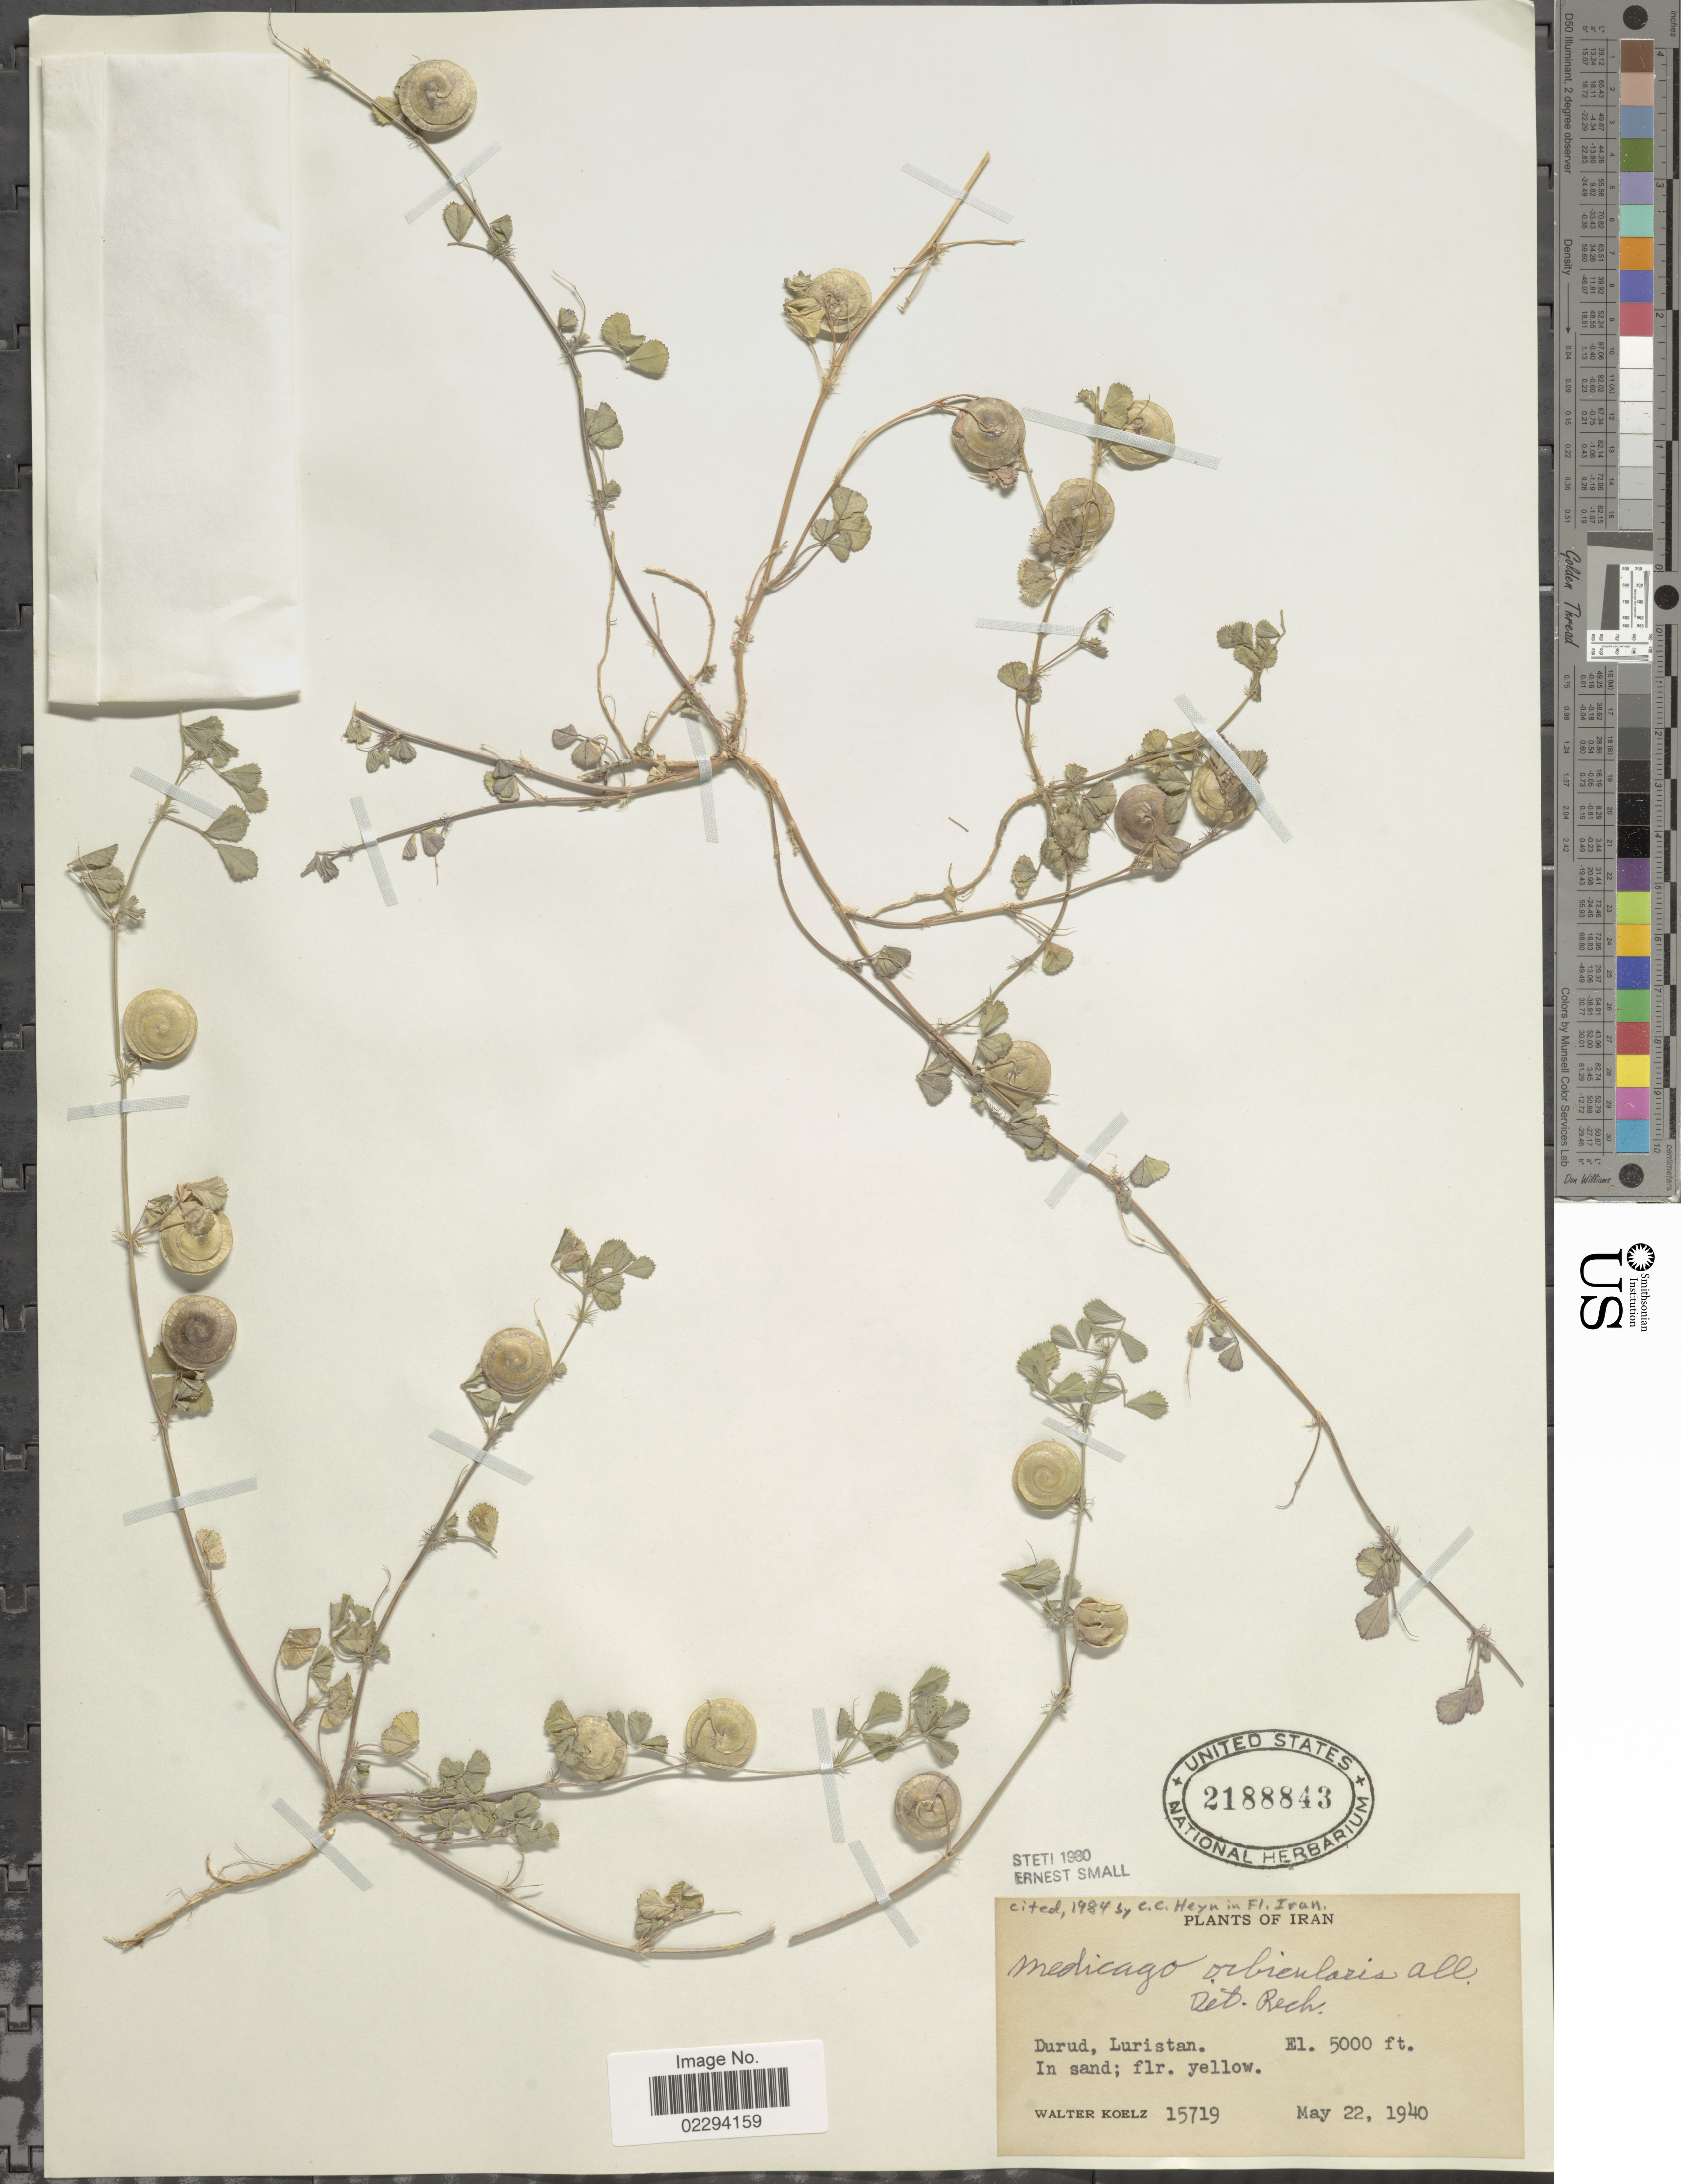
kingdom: Plantae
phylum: Tracheophyta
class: Magnoliopsida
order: Fabales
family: Fabaceae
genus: Medicago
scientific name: Medicago orbicularis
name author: (L.) Bartal.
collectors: W. N. Koelz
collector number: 15719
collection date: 1940-05-22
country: Iran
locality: Durud, Luristan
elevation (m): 1524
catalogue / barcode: US 2188843